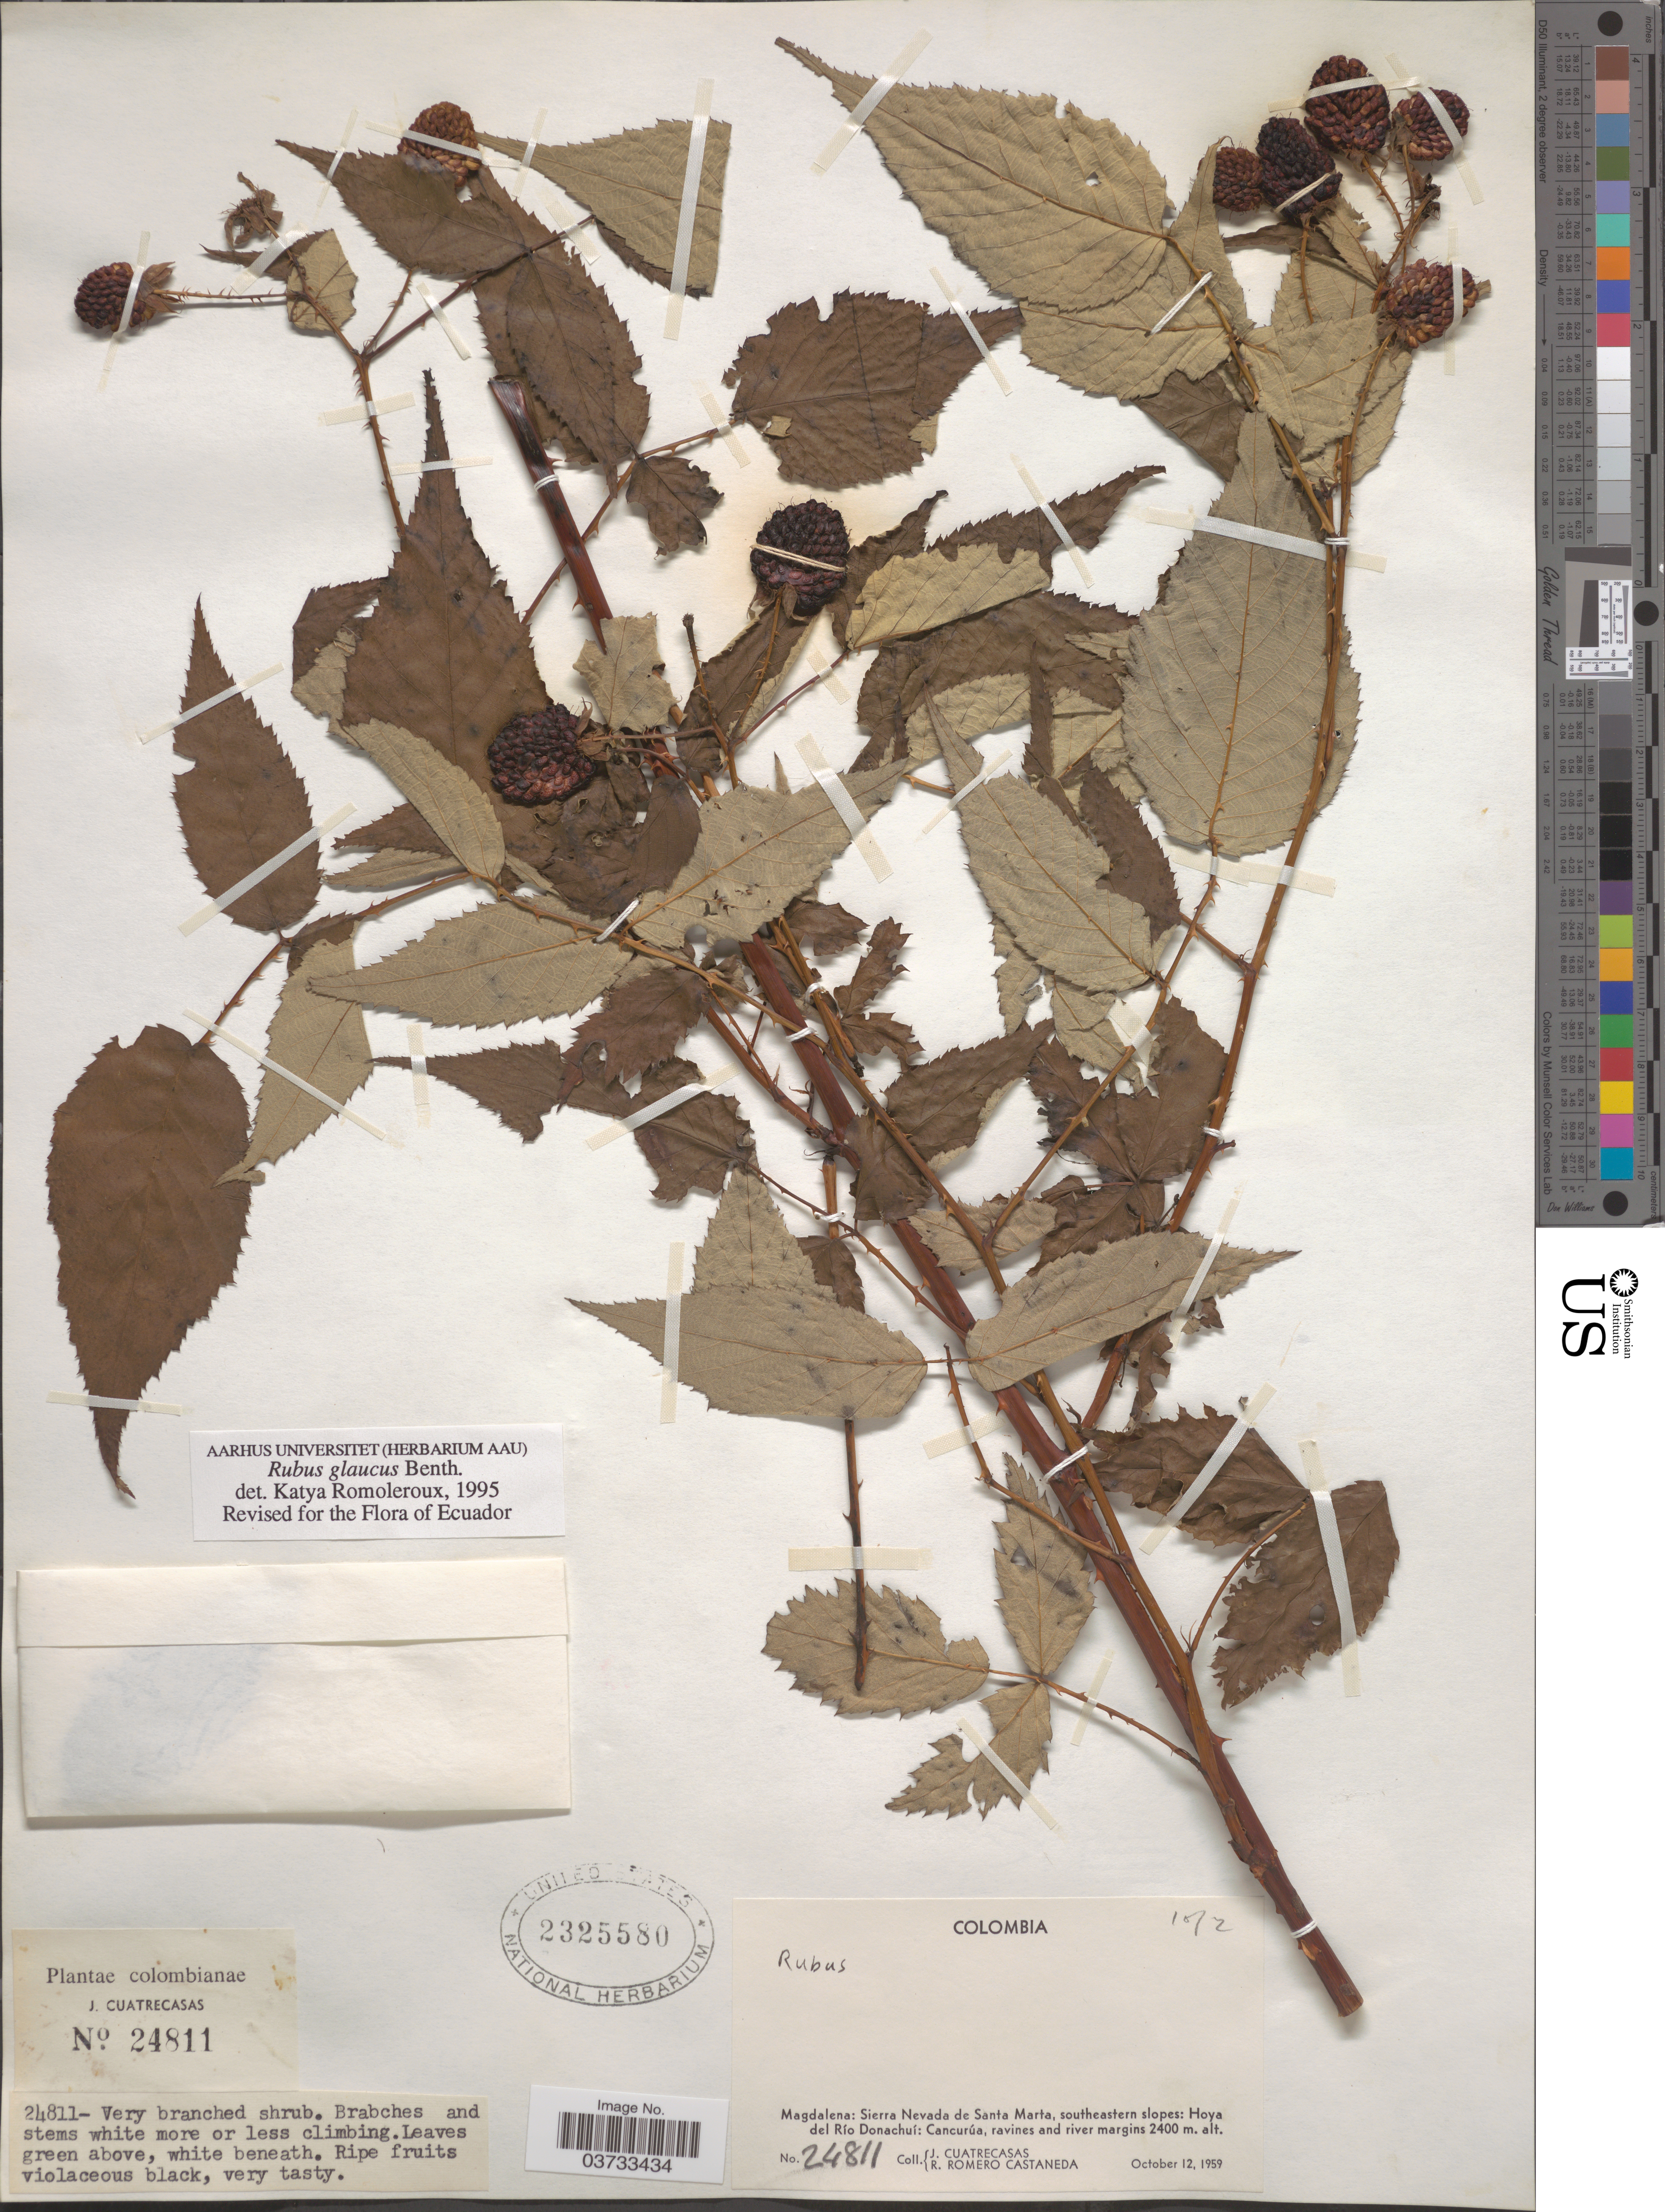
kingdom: Plantae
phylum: Tracheophyta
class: Magnoliopsida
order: Rosales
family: Rosaceae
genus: Rubus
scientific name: Rubus glaucus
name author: Benth.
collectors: J. Cuatrecasas & R. Romero Castañeda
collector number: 24811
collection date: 1959-10-12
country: Colombia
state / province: Magdalena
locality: Sierra Nevada de Santa Marta, southeastern slopes: Hoya del Río Donachuí: Cancurúa, ravines and river margins.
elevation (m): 2400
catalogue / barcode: US 2325580